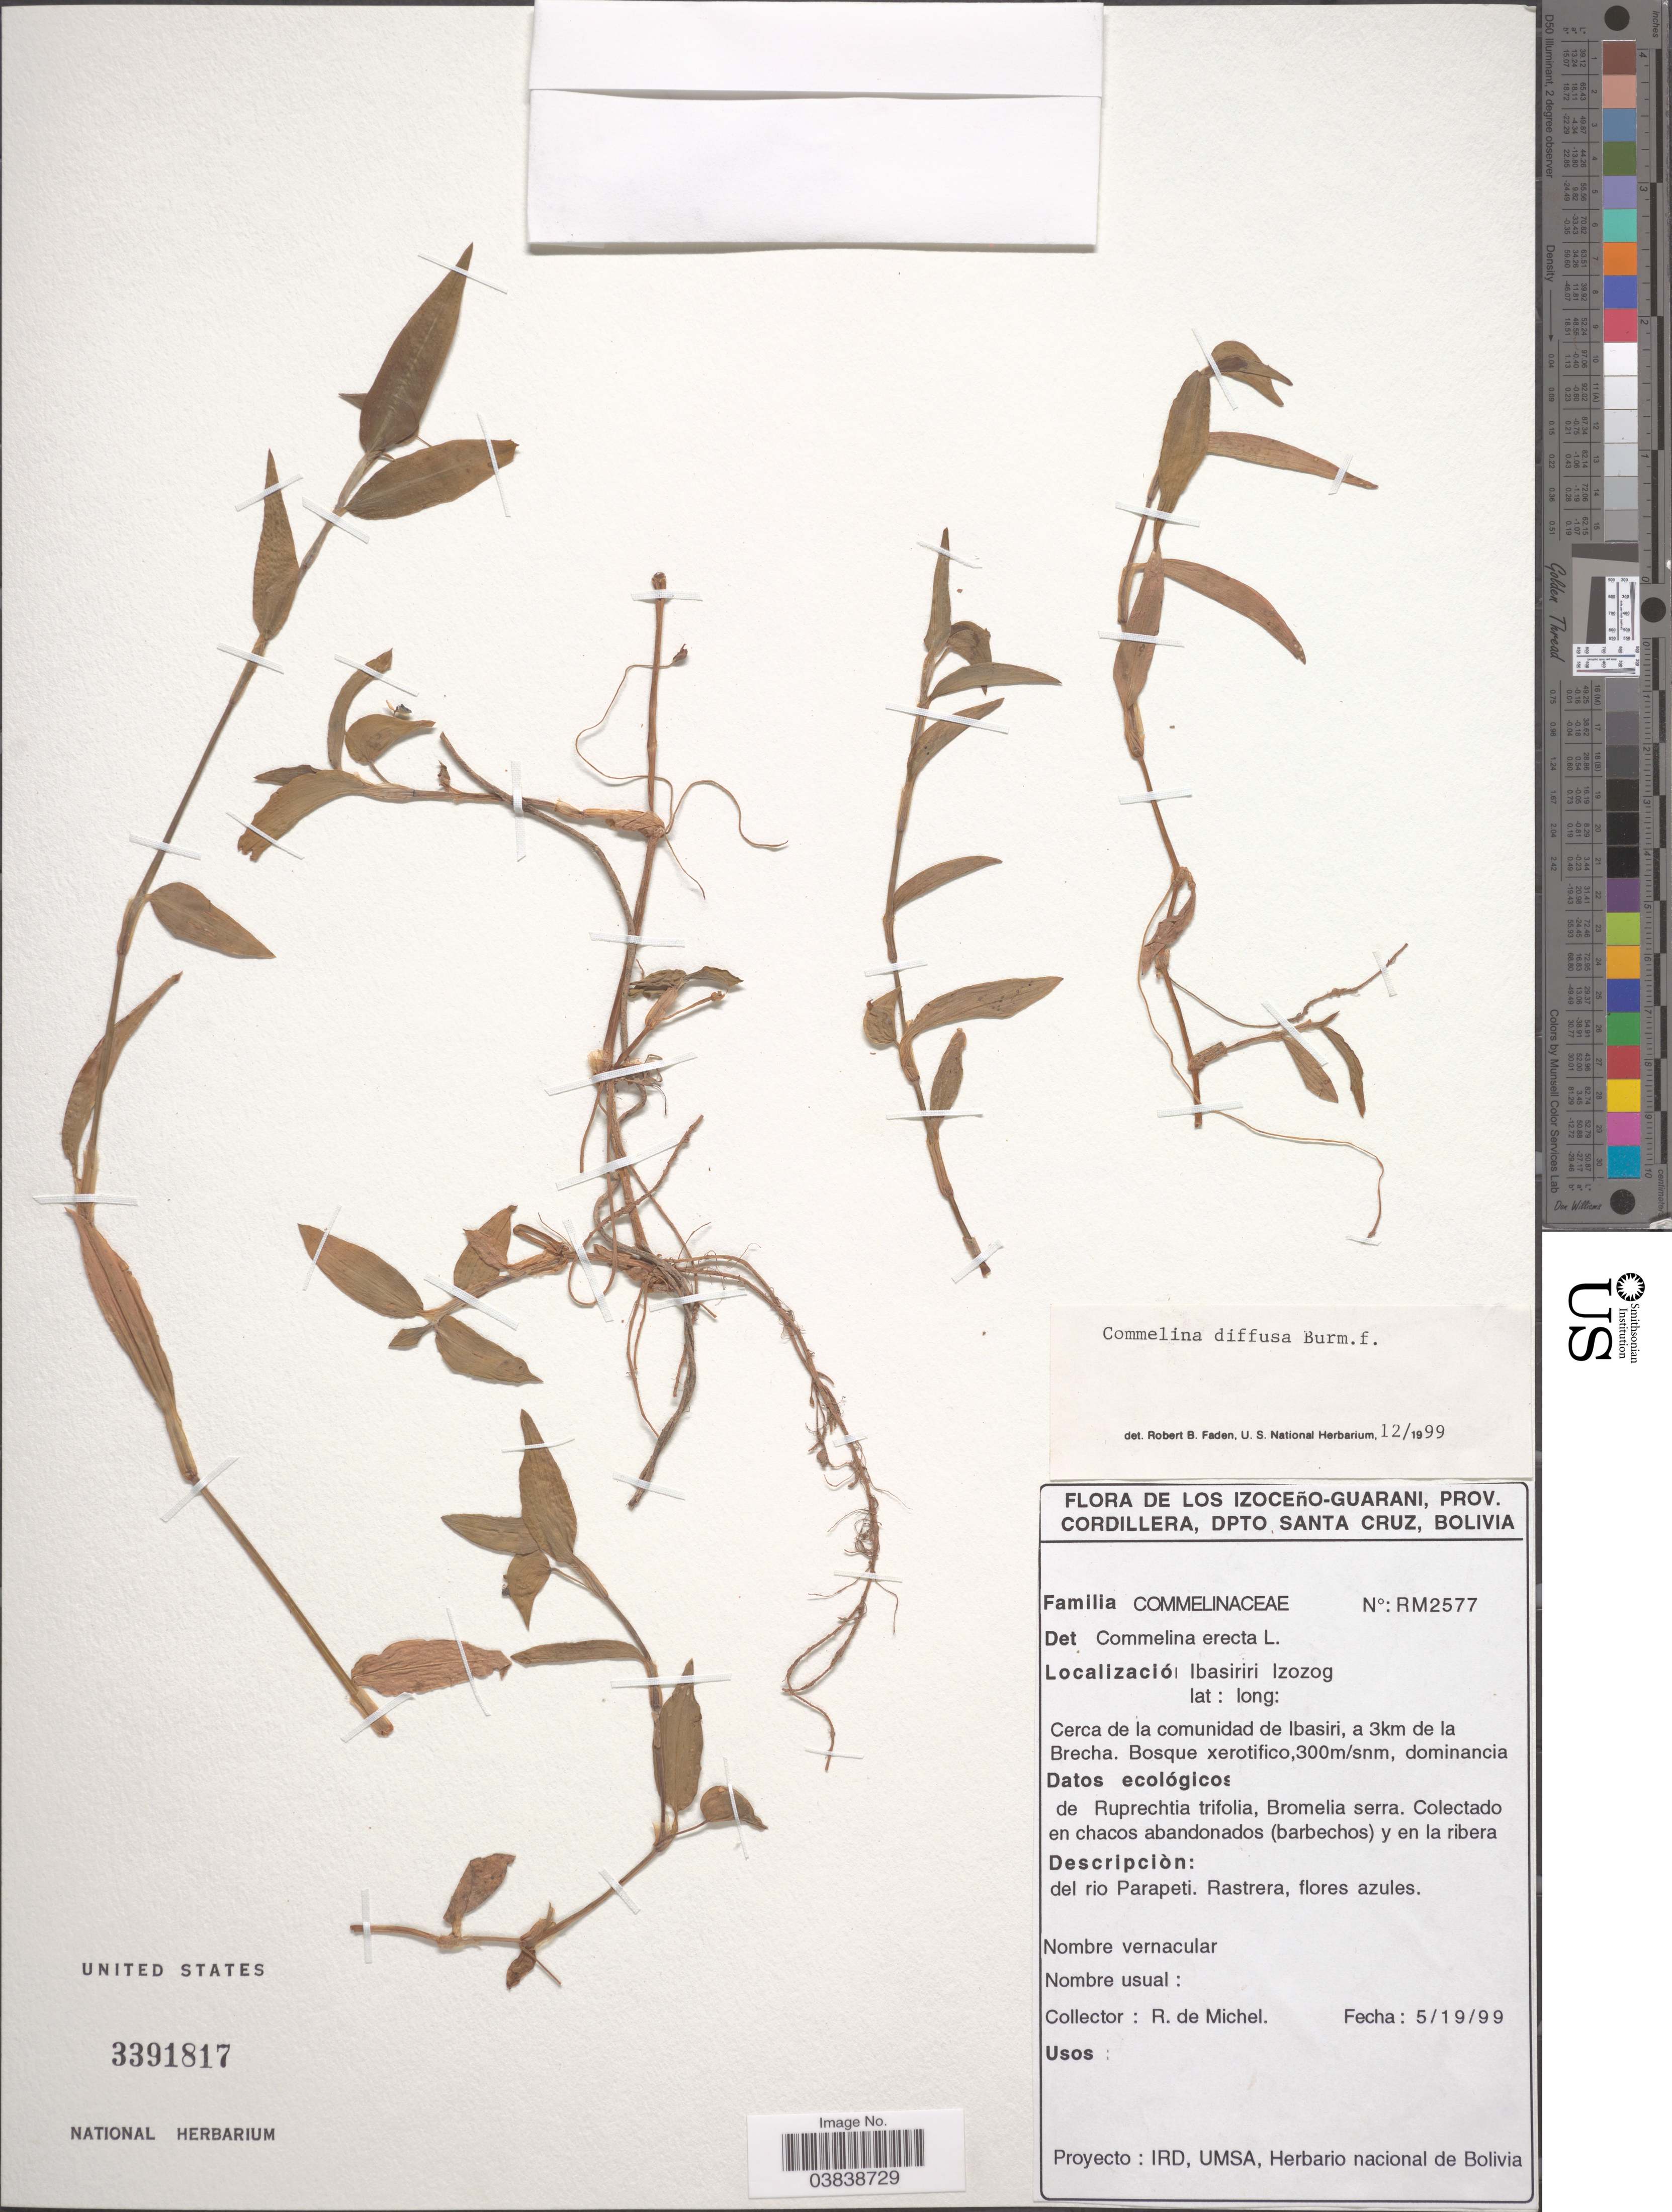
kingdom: Plantae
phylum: Tracheophyta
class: Liliopsida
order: Commelinales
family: Commelinaceae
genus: Commelina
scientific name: Commelina diffusa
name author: Burm. f.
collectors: d. Michel R.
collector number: RM2577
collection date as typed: Transcribed d/m/y: 19/5/99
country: Bolivia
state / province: Santa Cruz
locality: Los Izoceño-Guarani, Prov. Cordillera, Dpto. Santa Cruz. Ibasiriri Izozog. Cerca de la comunidad de Ibasiri, 2 3km de la Brecha.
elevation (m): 300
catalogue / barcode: US 3391817